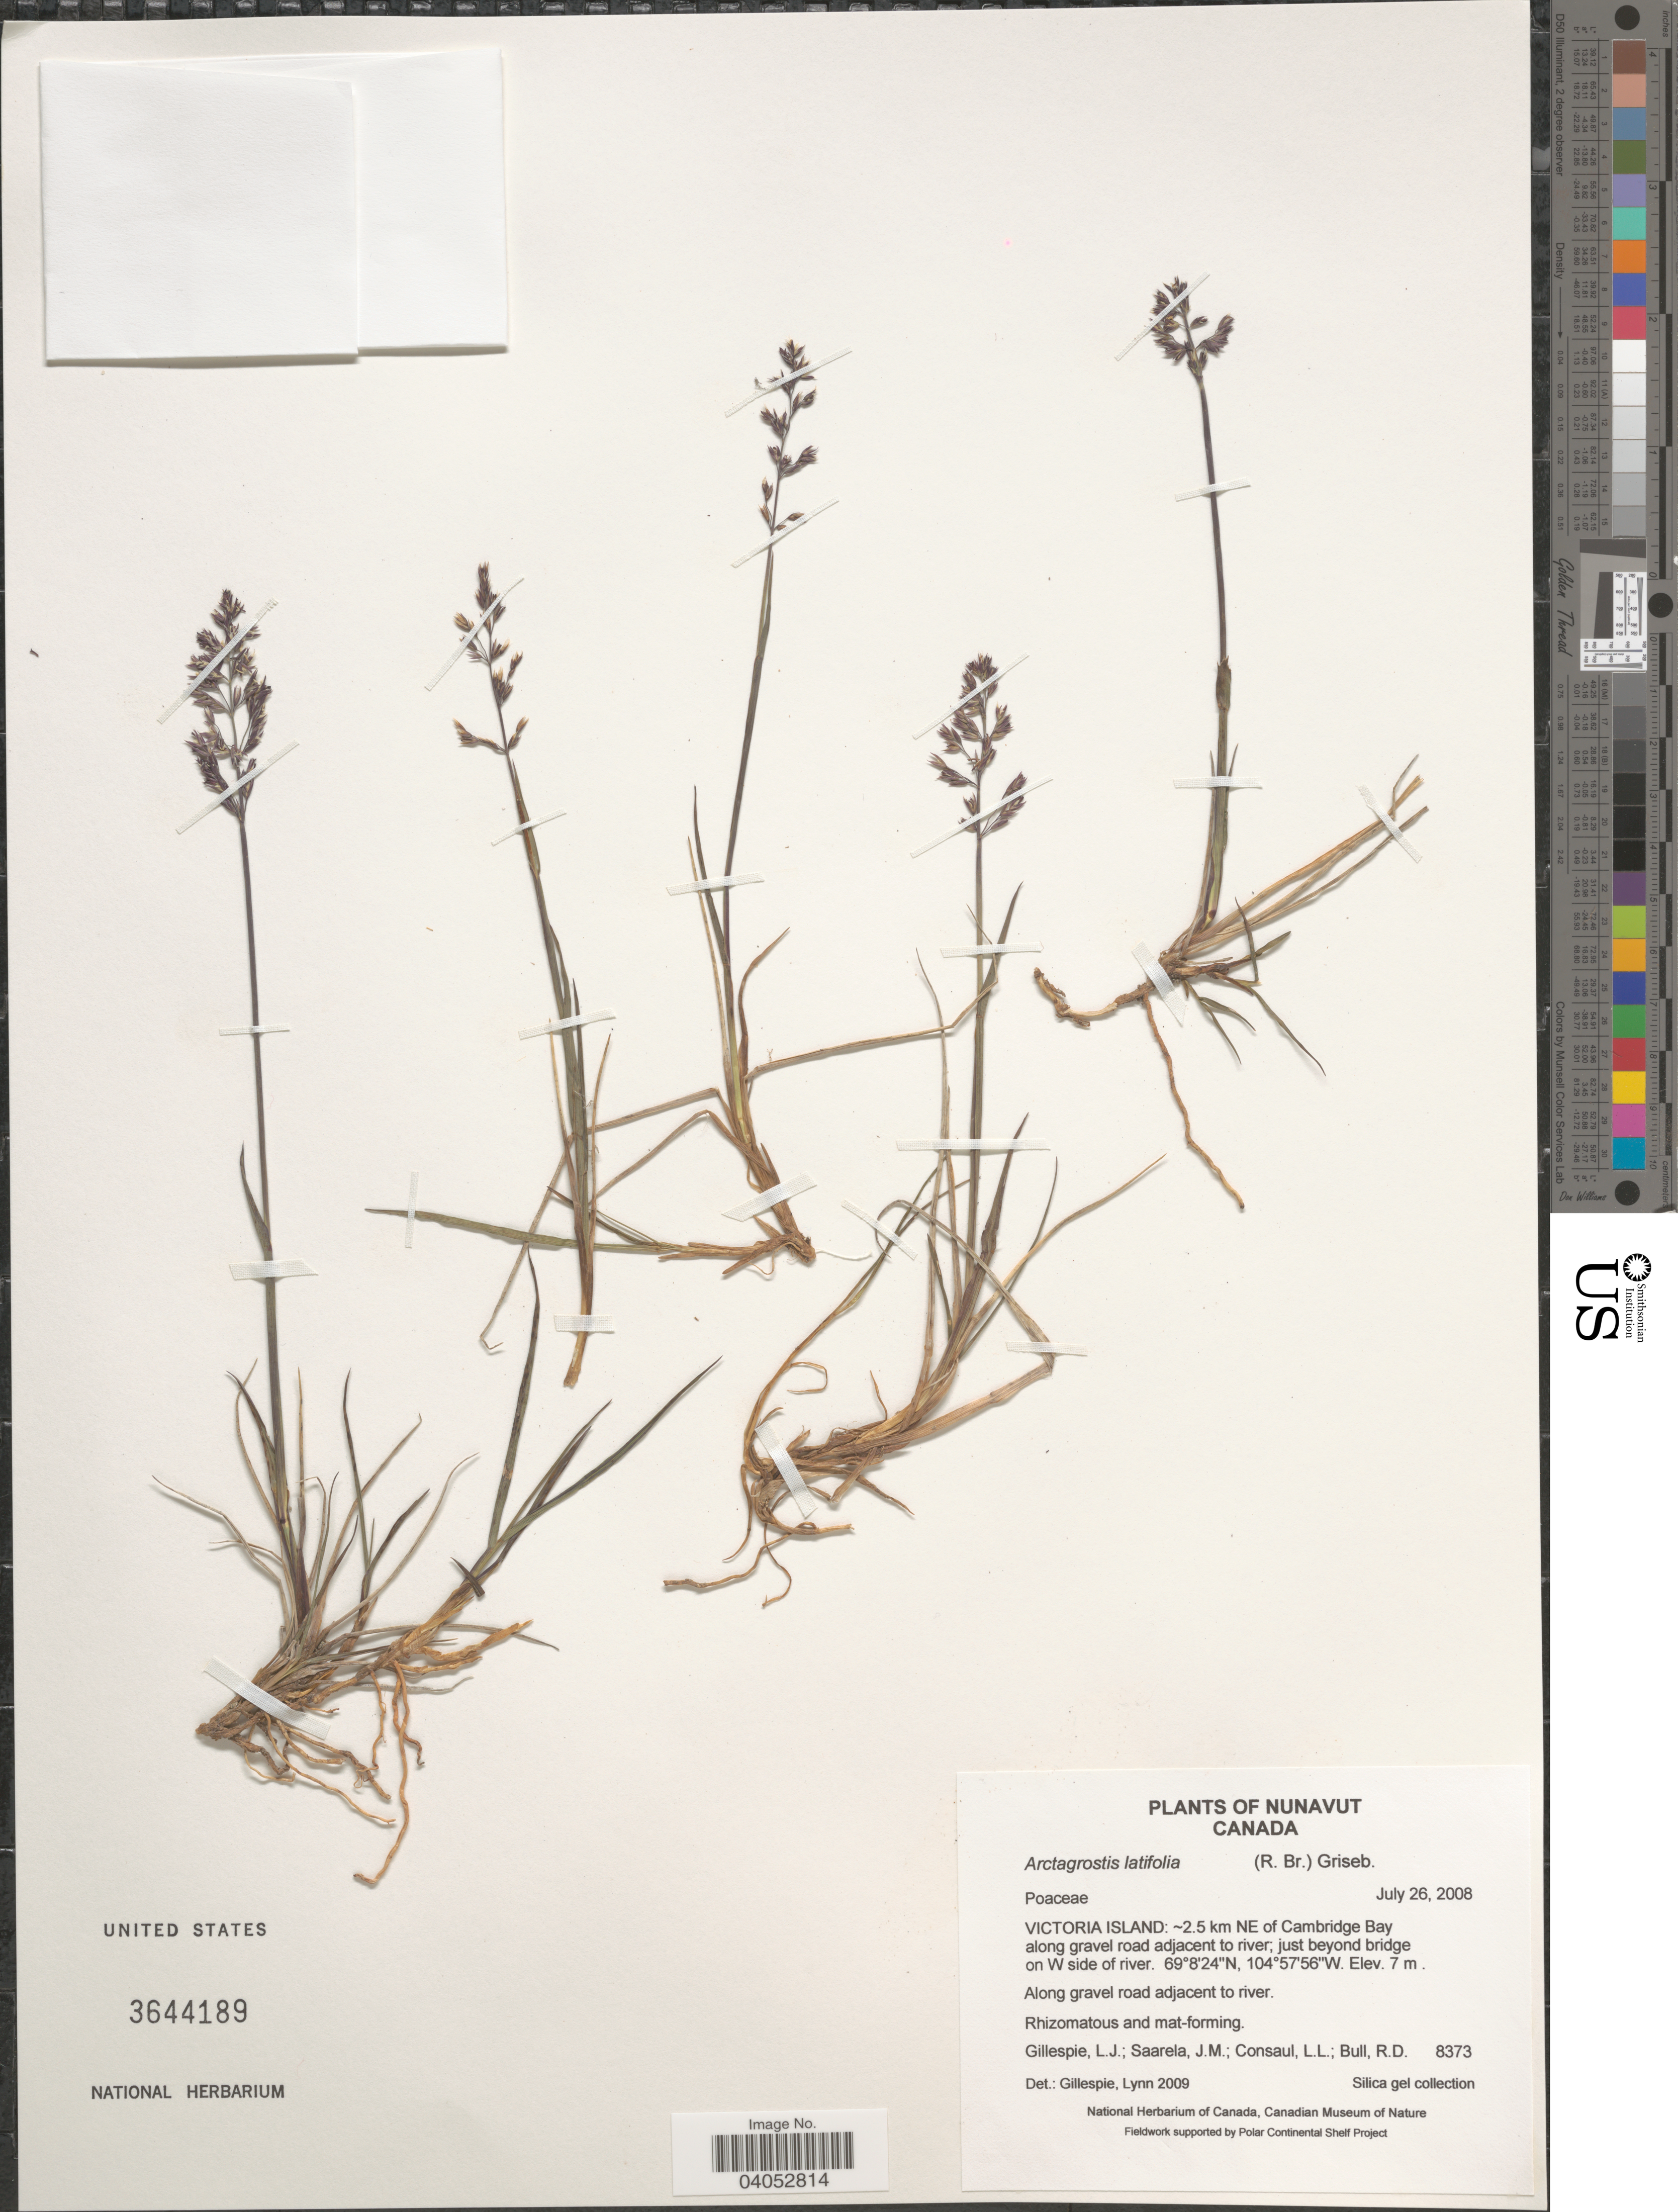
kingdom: Plantae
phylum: Tracheophyta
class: Liliopsida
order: Poales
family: Poaceae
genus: Arctagrostis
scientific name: Arctagrostis latifolia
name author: (R. Br.) Griseb.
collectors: L. Gillespie, J. Saarela, L. Consaul & R. Bull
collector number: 8373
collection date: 2008-07-26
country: Canada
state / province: Nunavut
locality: Victoria Island: ~2.5 km NE of Cambridge Bay along gravel road adjacent to river; just beyond bridge on W side of river.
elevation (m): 7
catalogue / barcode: US 3644189